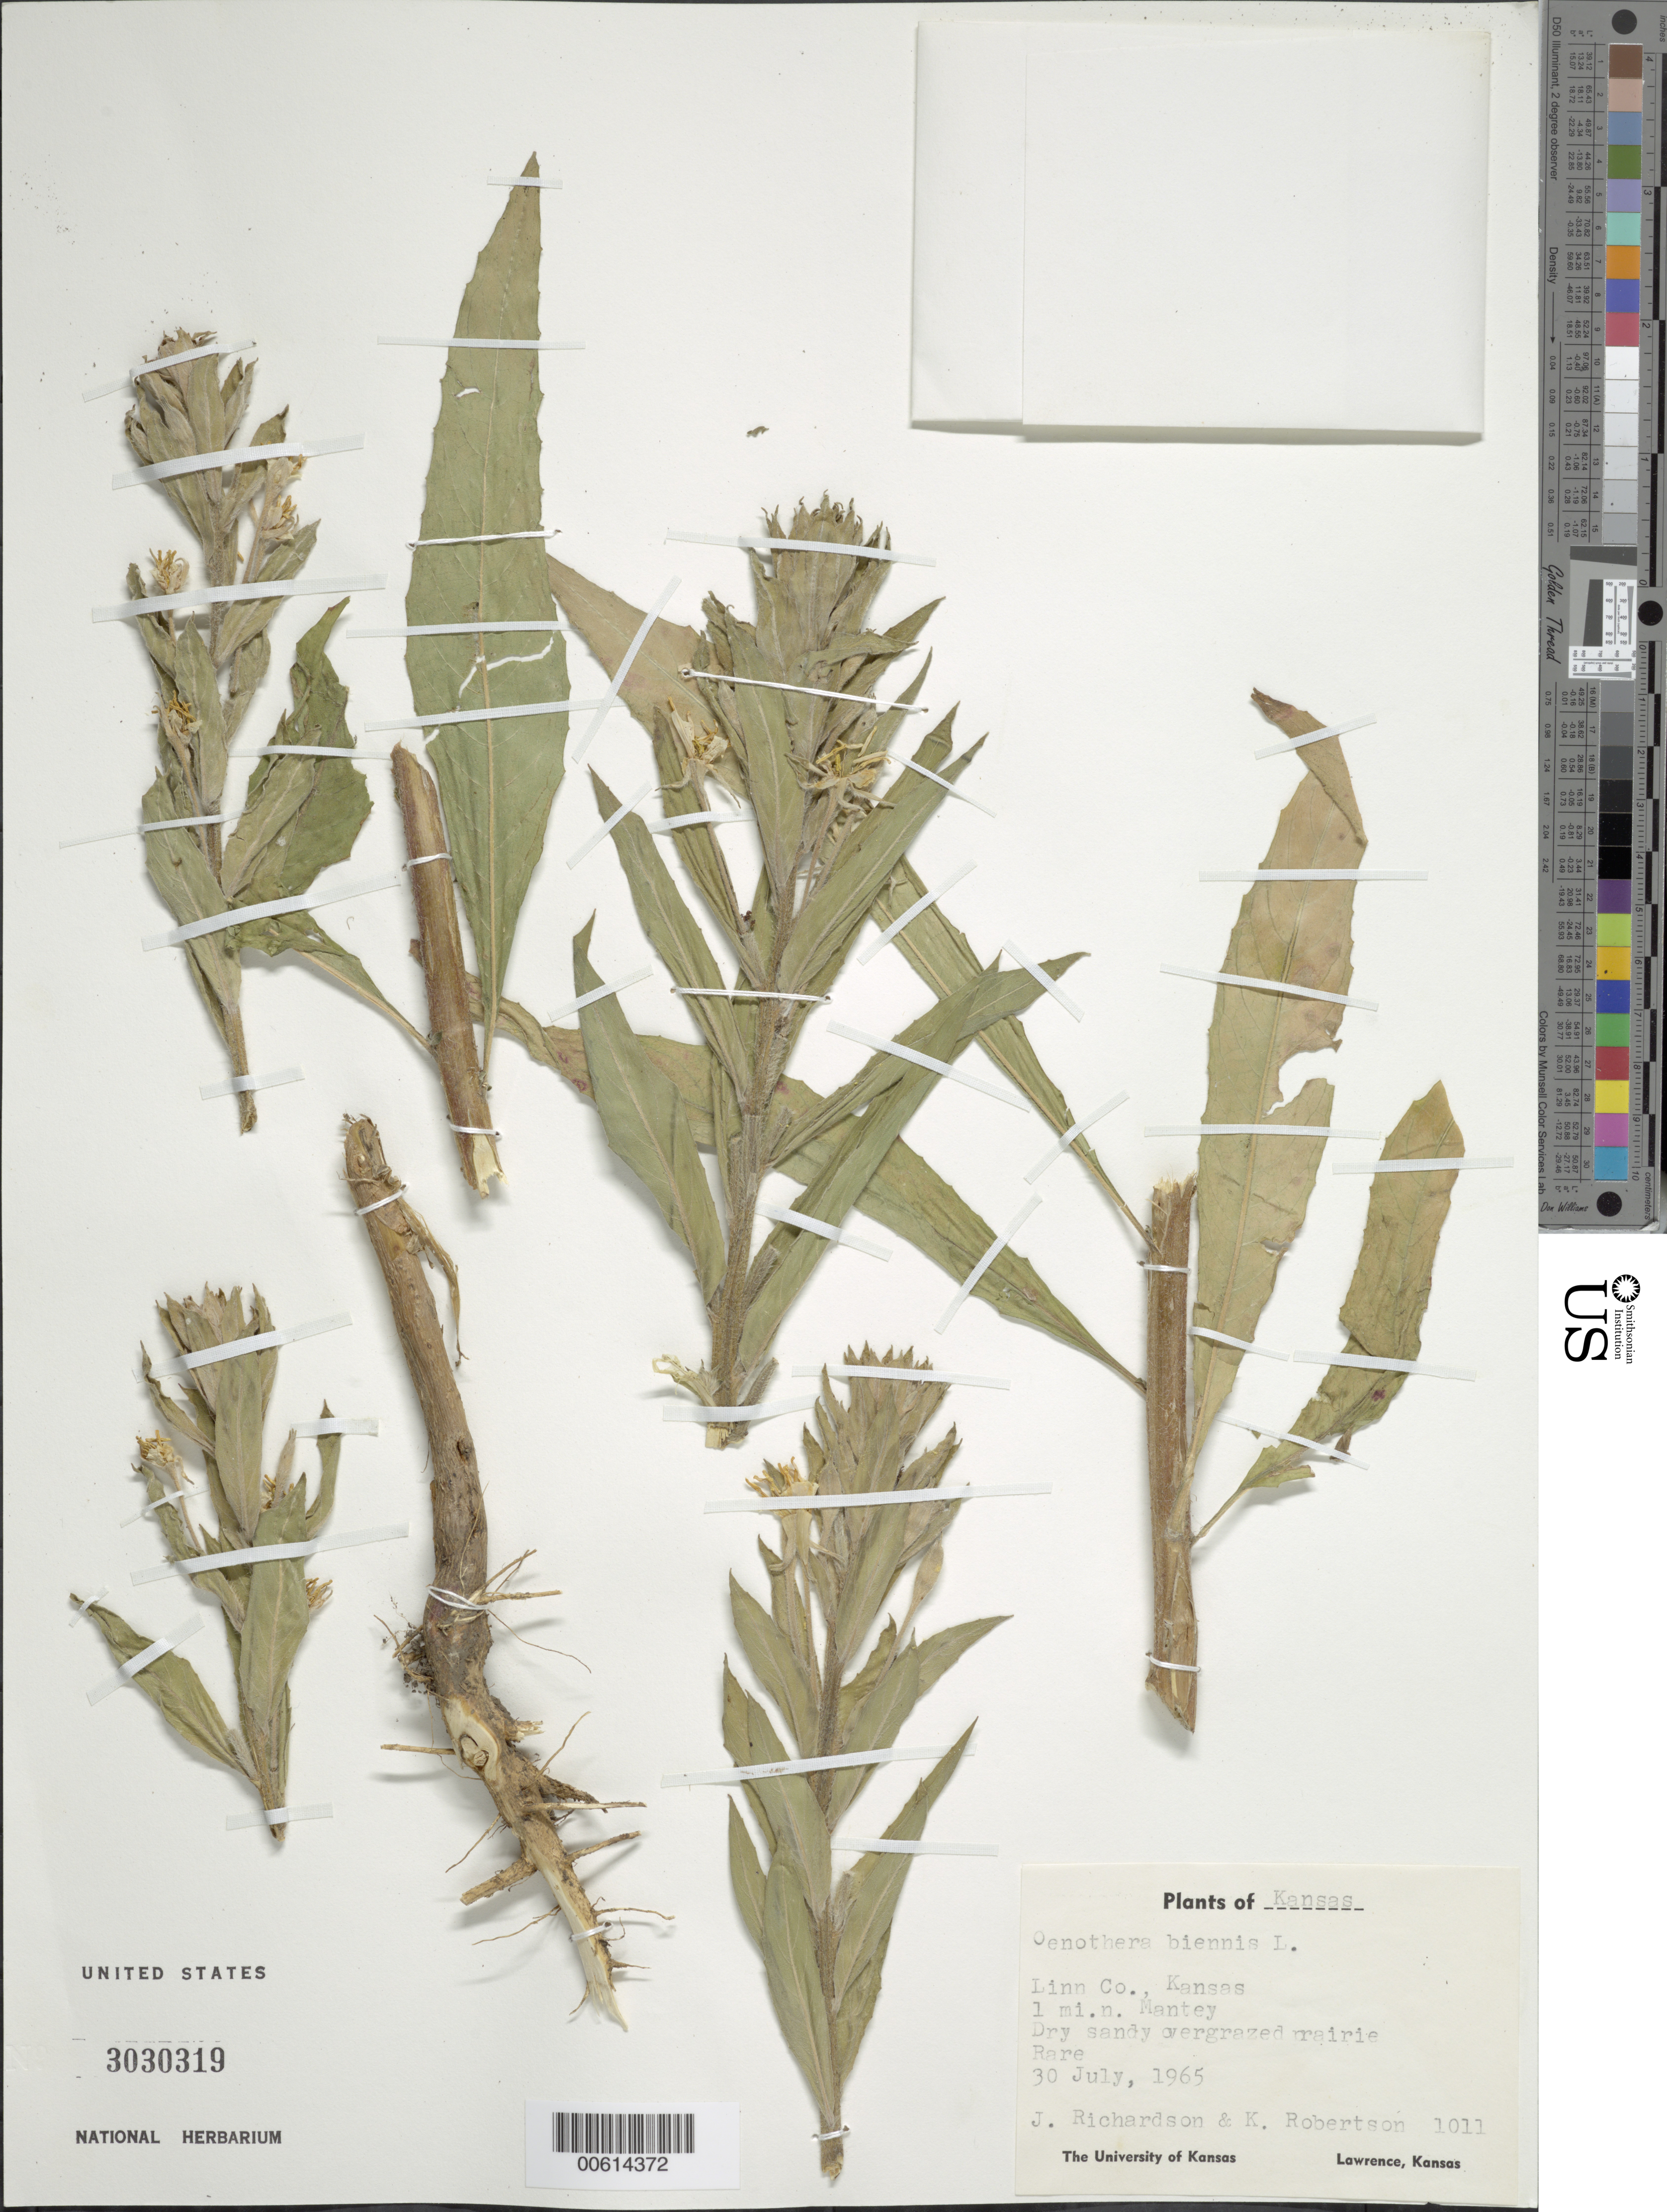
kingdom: Plantae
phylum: Tracheophyta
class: Magnoliopsida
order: Myrtales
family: Onagraceae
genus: Oenothera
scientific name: Oenothera biennis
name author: L.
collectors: J. Richardson & K. Robertson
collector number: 1011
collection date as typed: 30 Jul 1965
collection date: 1965-07-30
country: United States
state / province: Kansas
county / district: Linn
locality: N of Mantey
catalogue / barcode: US 3030319